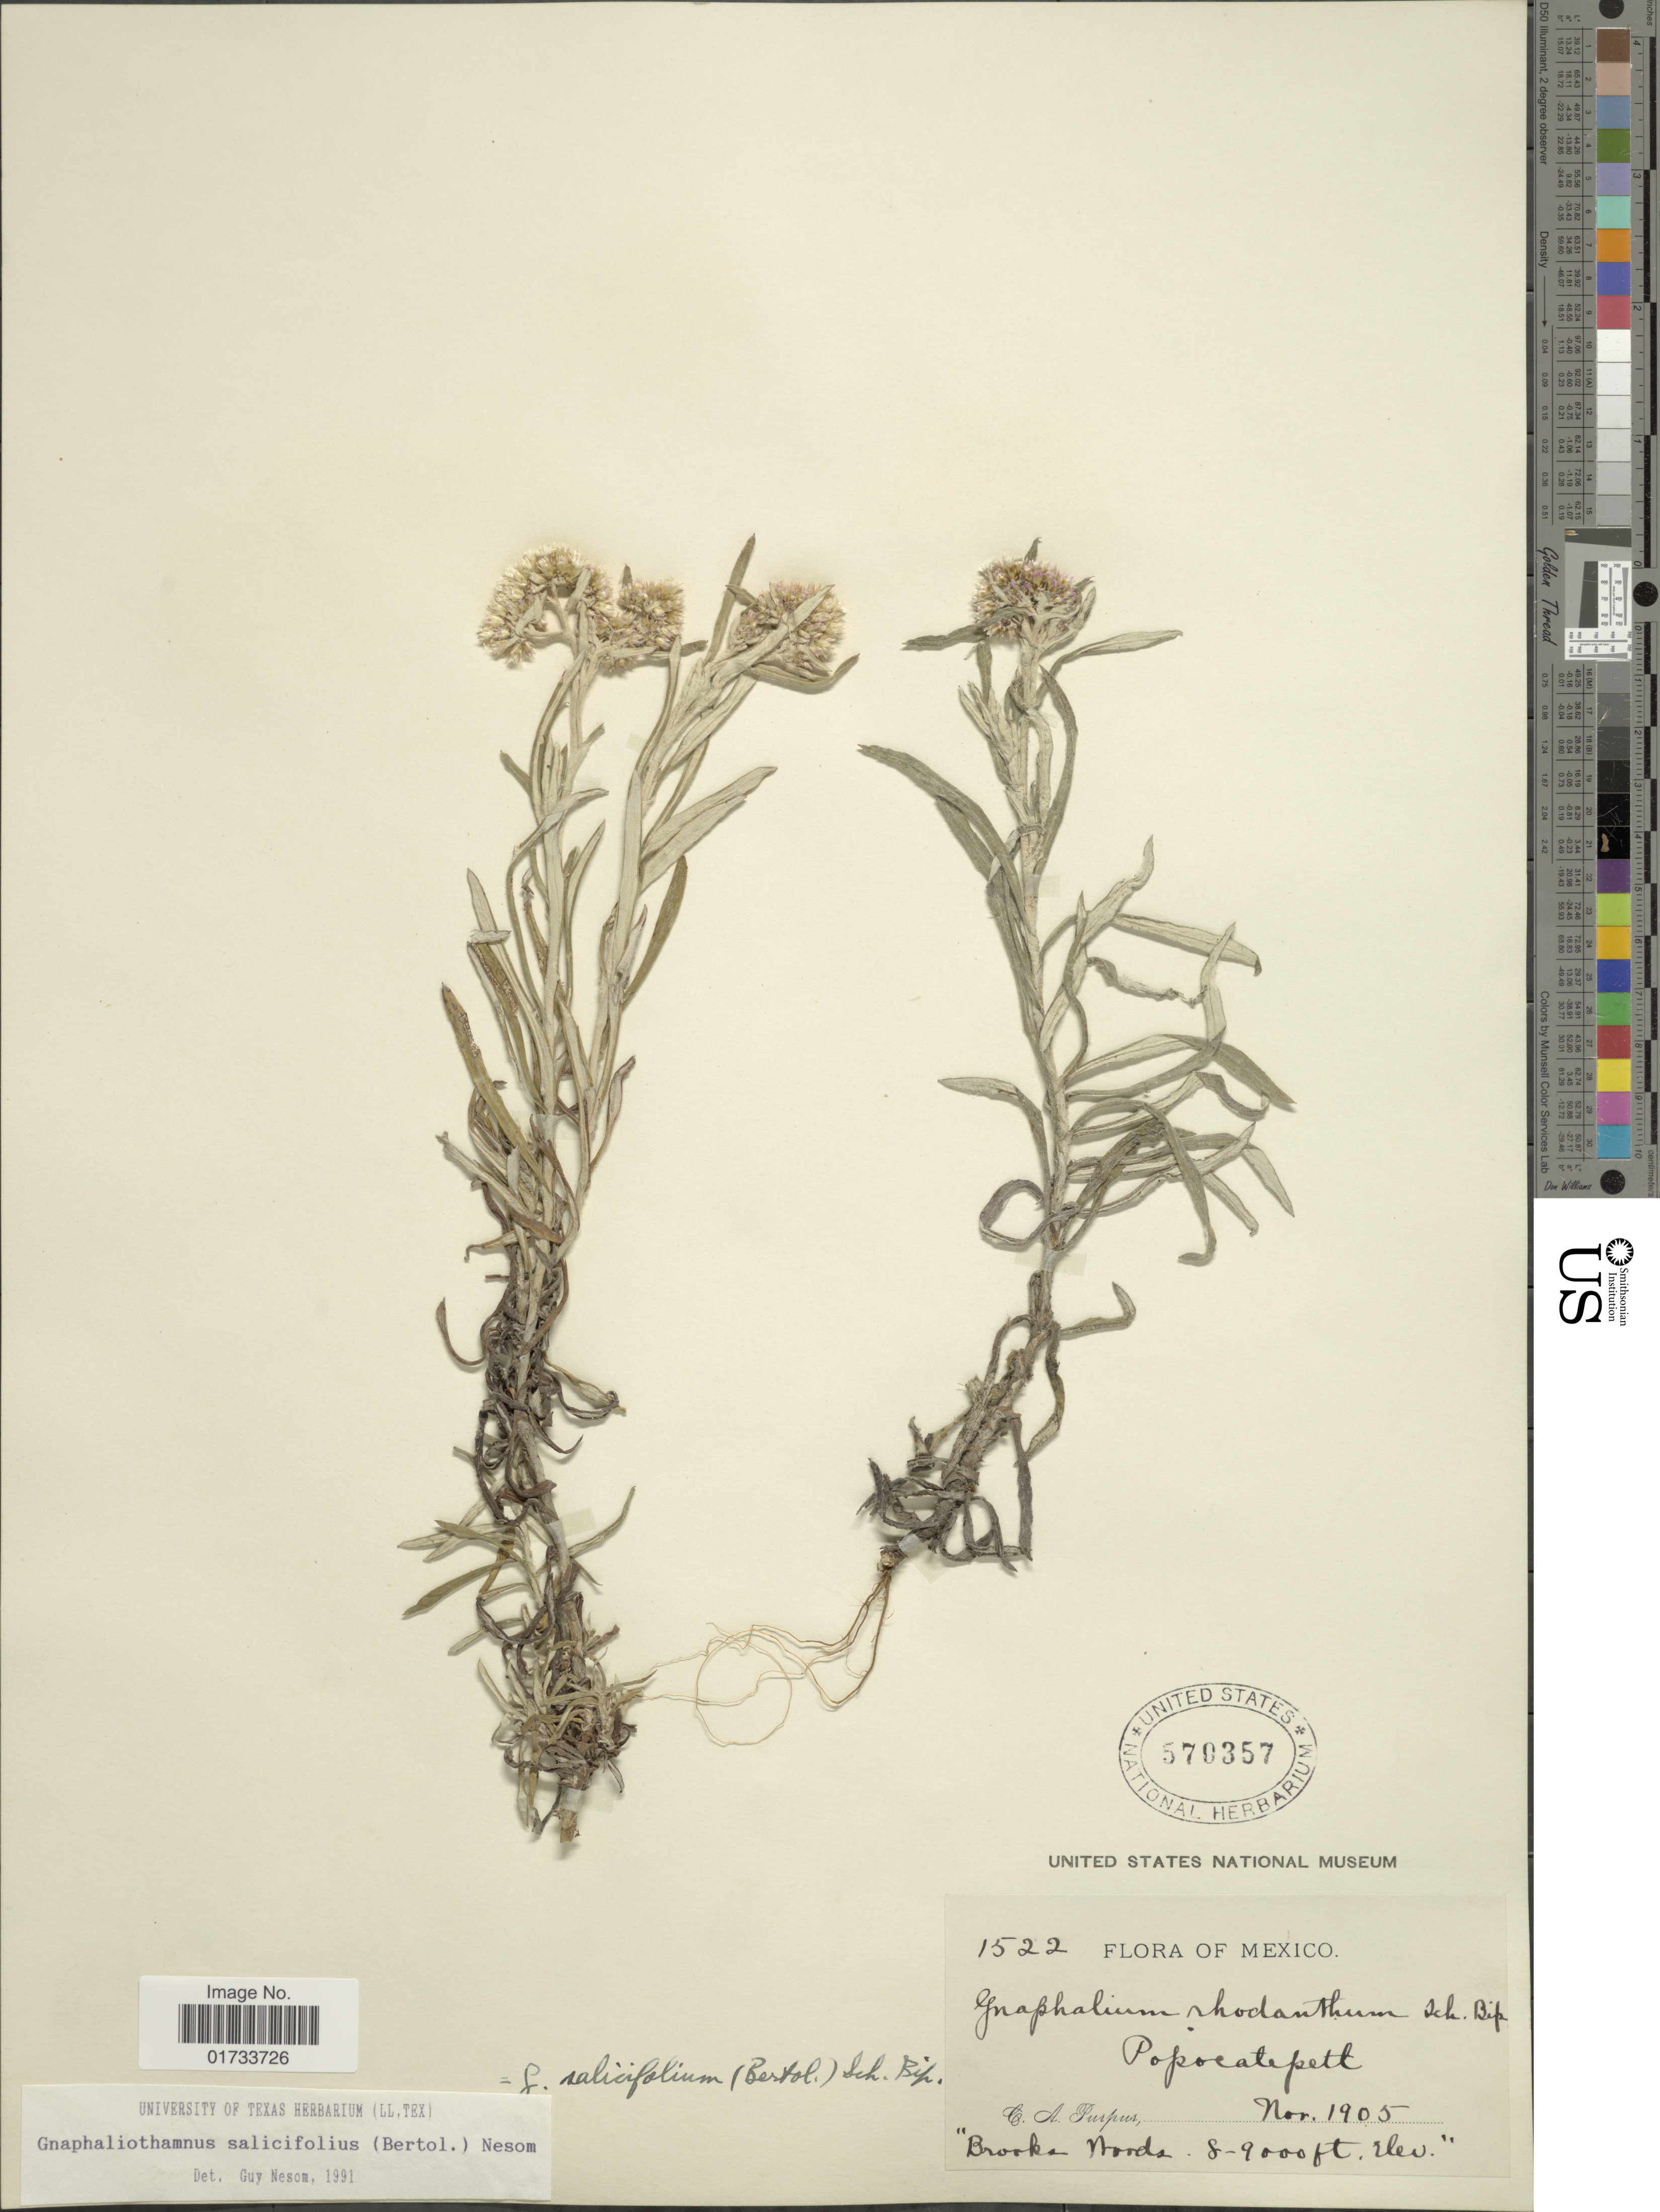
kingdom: Plantae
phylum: Tracheophyta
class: Magnoliopsida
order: Asterales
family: Asteraceae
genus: Chionolaena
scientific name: Chionolaena salicifolia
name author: (Bertol.) G.L. Nesom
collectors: C. A. Purpus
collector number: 1522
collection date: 1905-11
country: Mexico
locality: Popcatepett. Brooke Woods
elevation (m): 2438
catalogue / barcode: US 570357